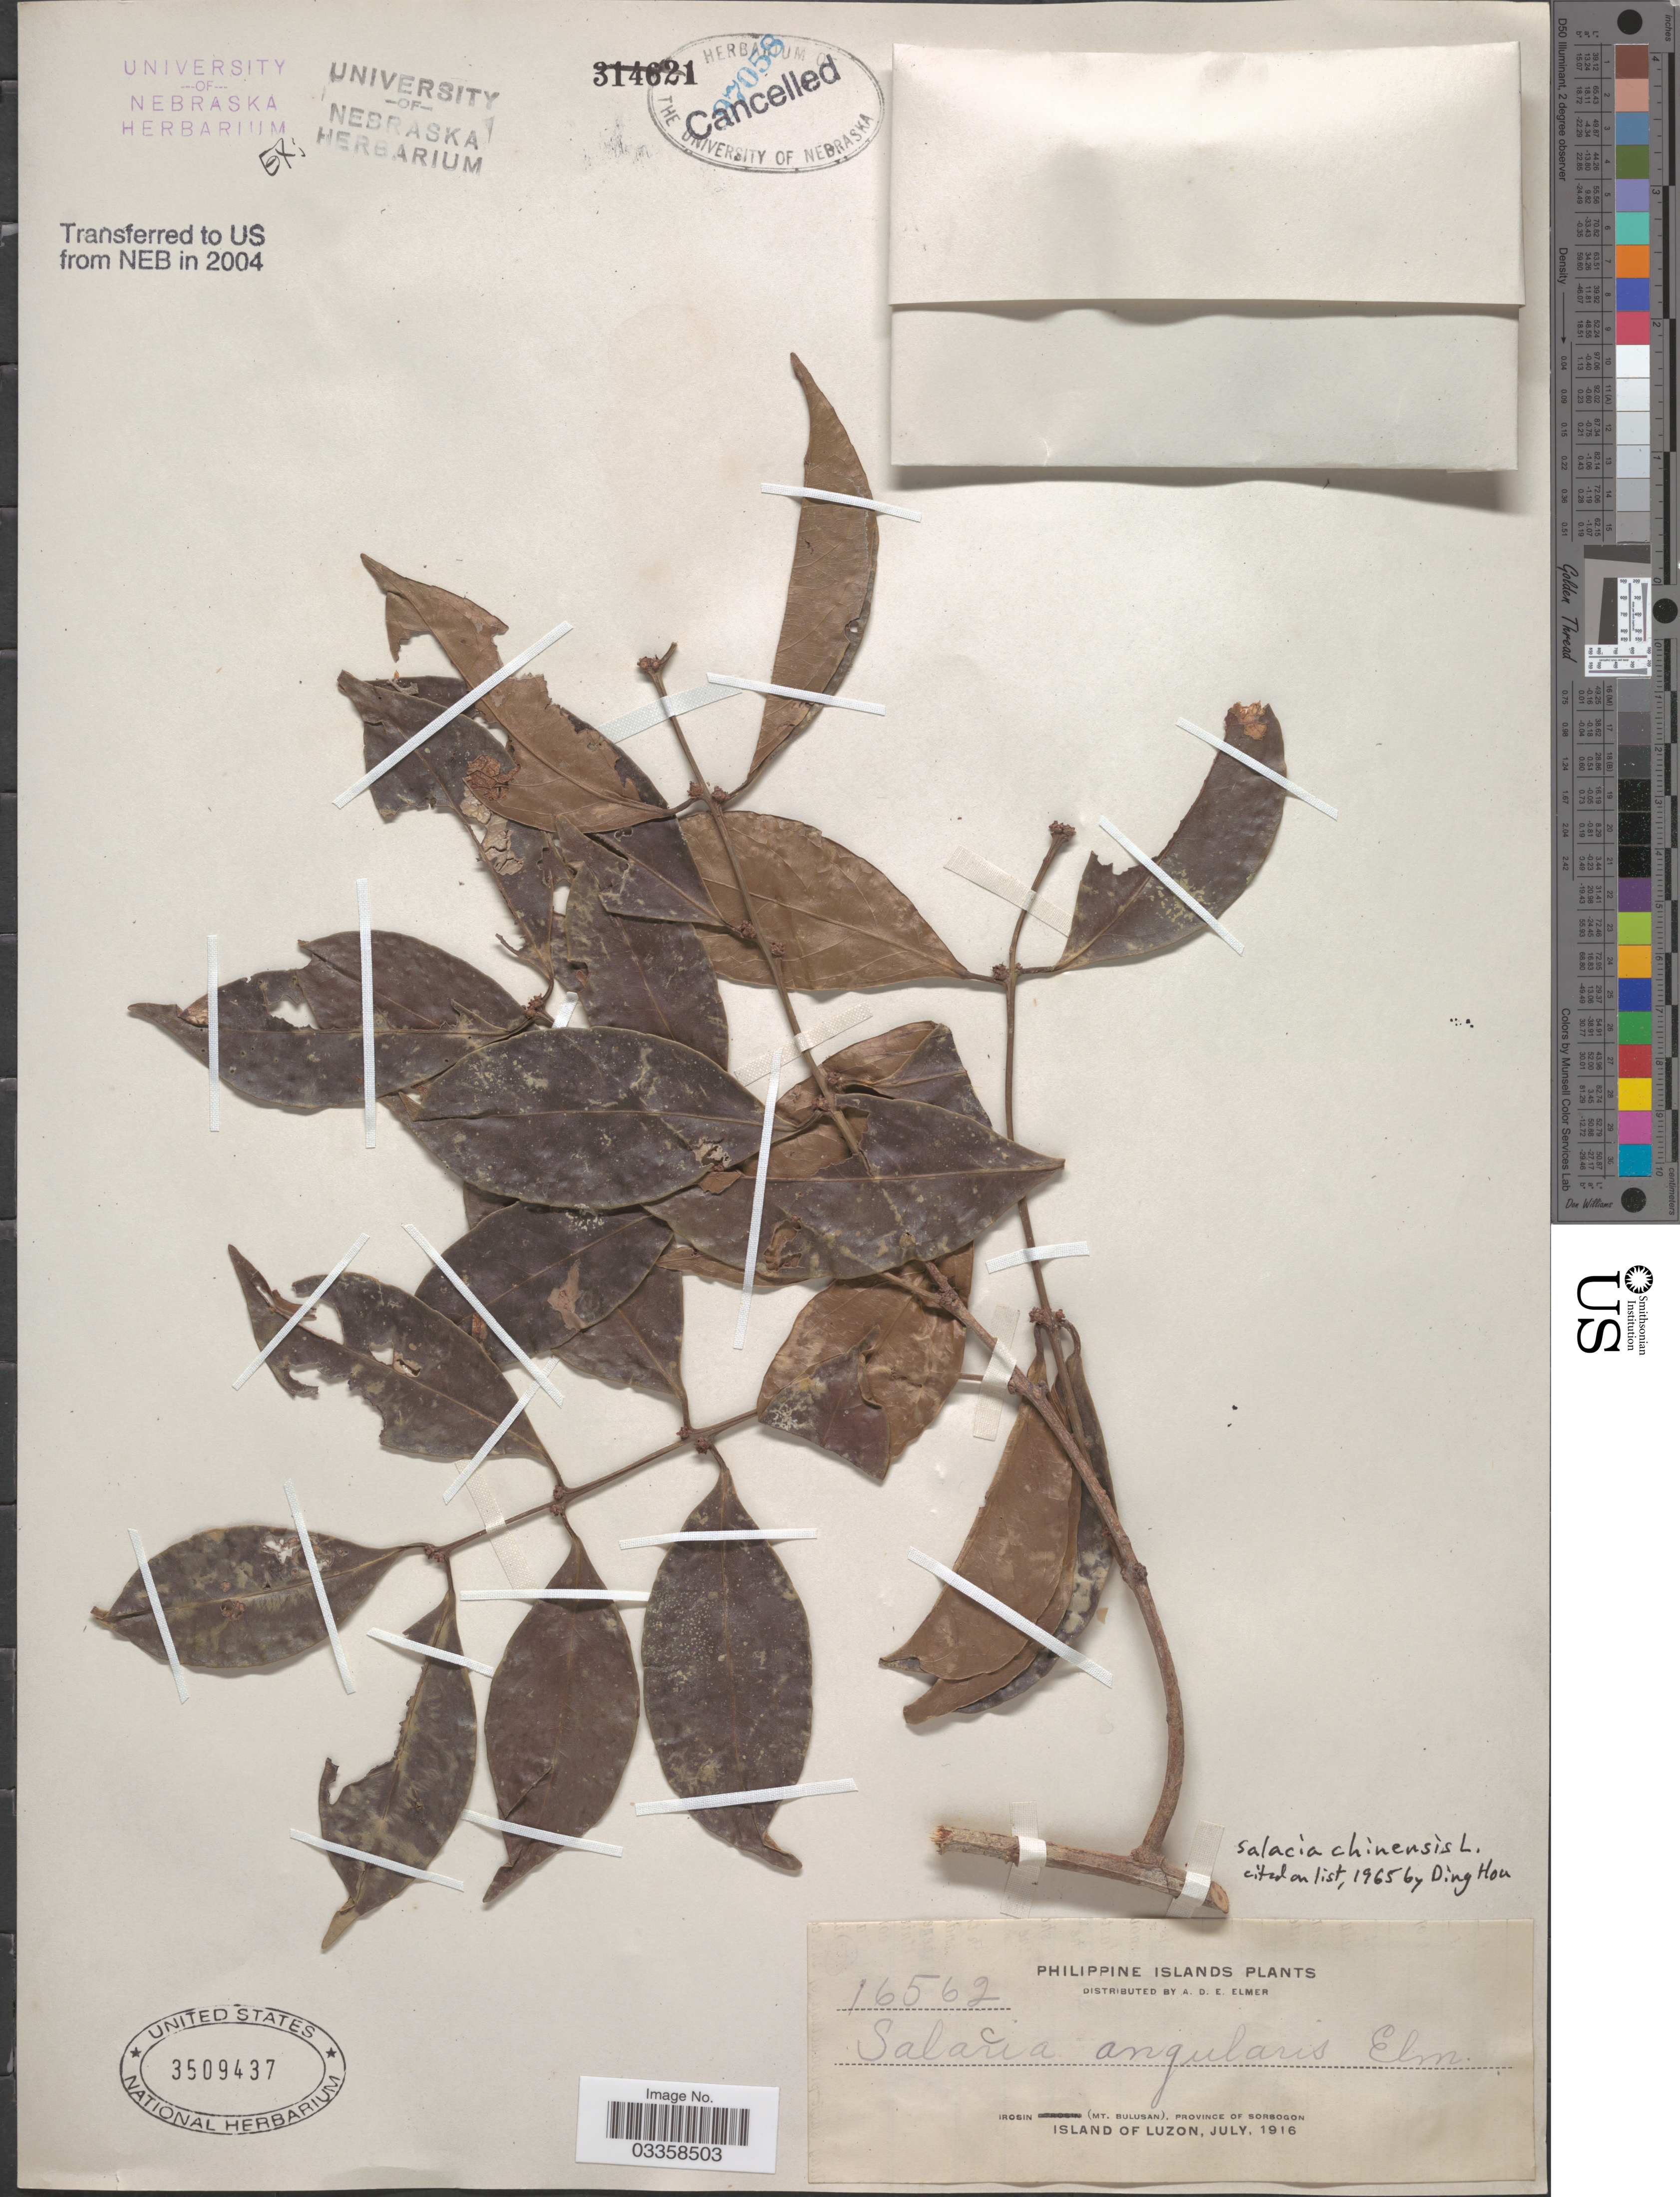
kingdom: Plantae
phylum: Tracheophyta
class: Magnoliopsida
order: Celastrales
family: Celastraceae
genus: Salacia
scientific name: Salacia chinensis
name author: L.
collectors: A. D. E. Elmer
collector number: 16562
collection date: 1916-07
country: Philippines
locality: Philippine Islands. Irosin (Mt. Bulusan), Province of Sorsogon. Island of Luzon.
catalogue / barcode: US 3509437